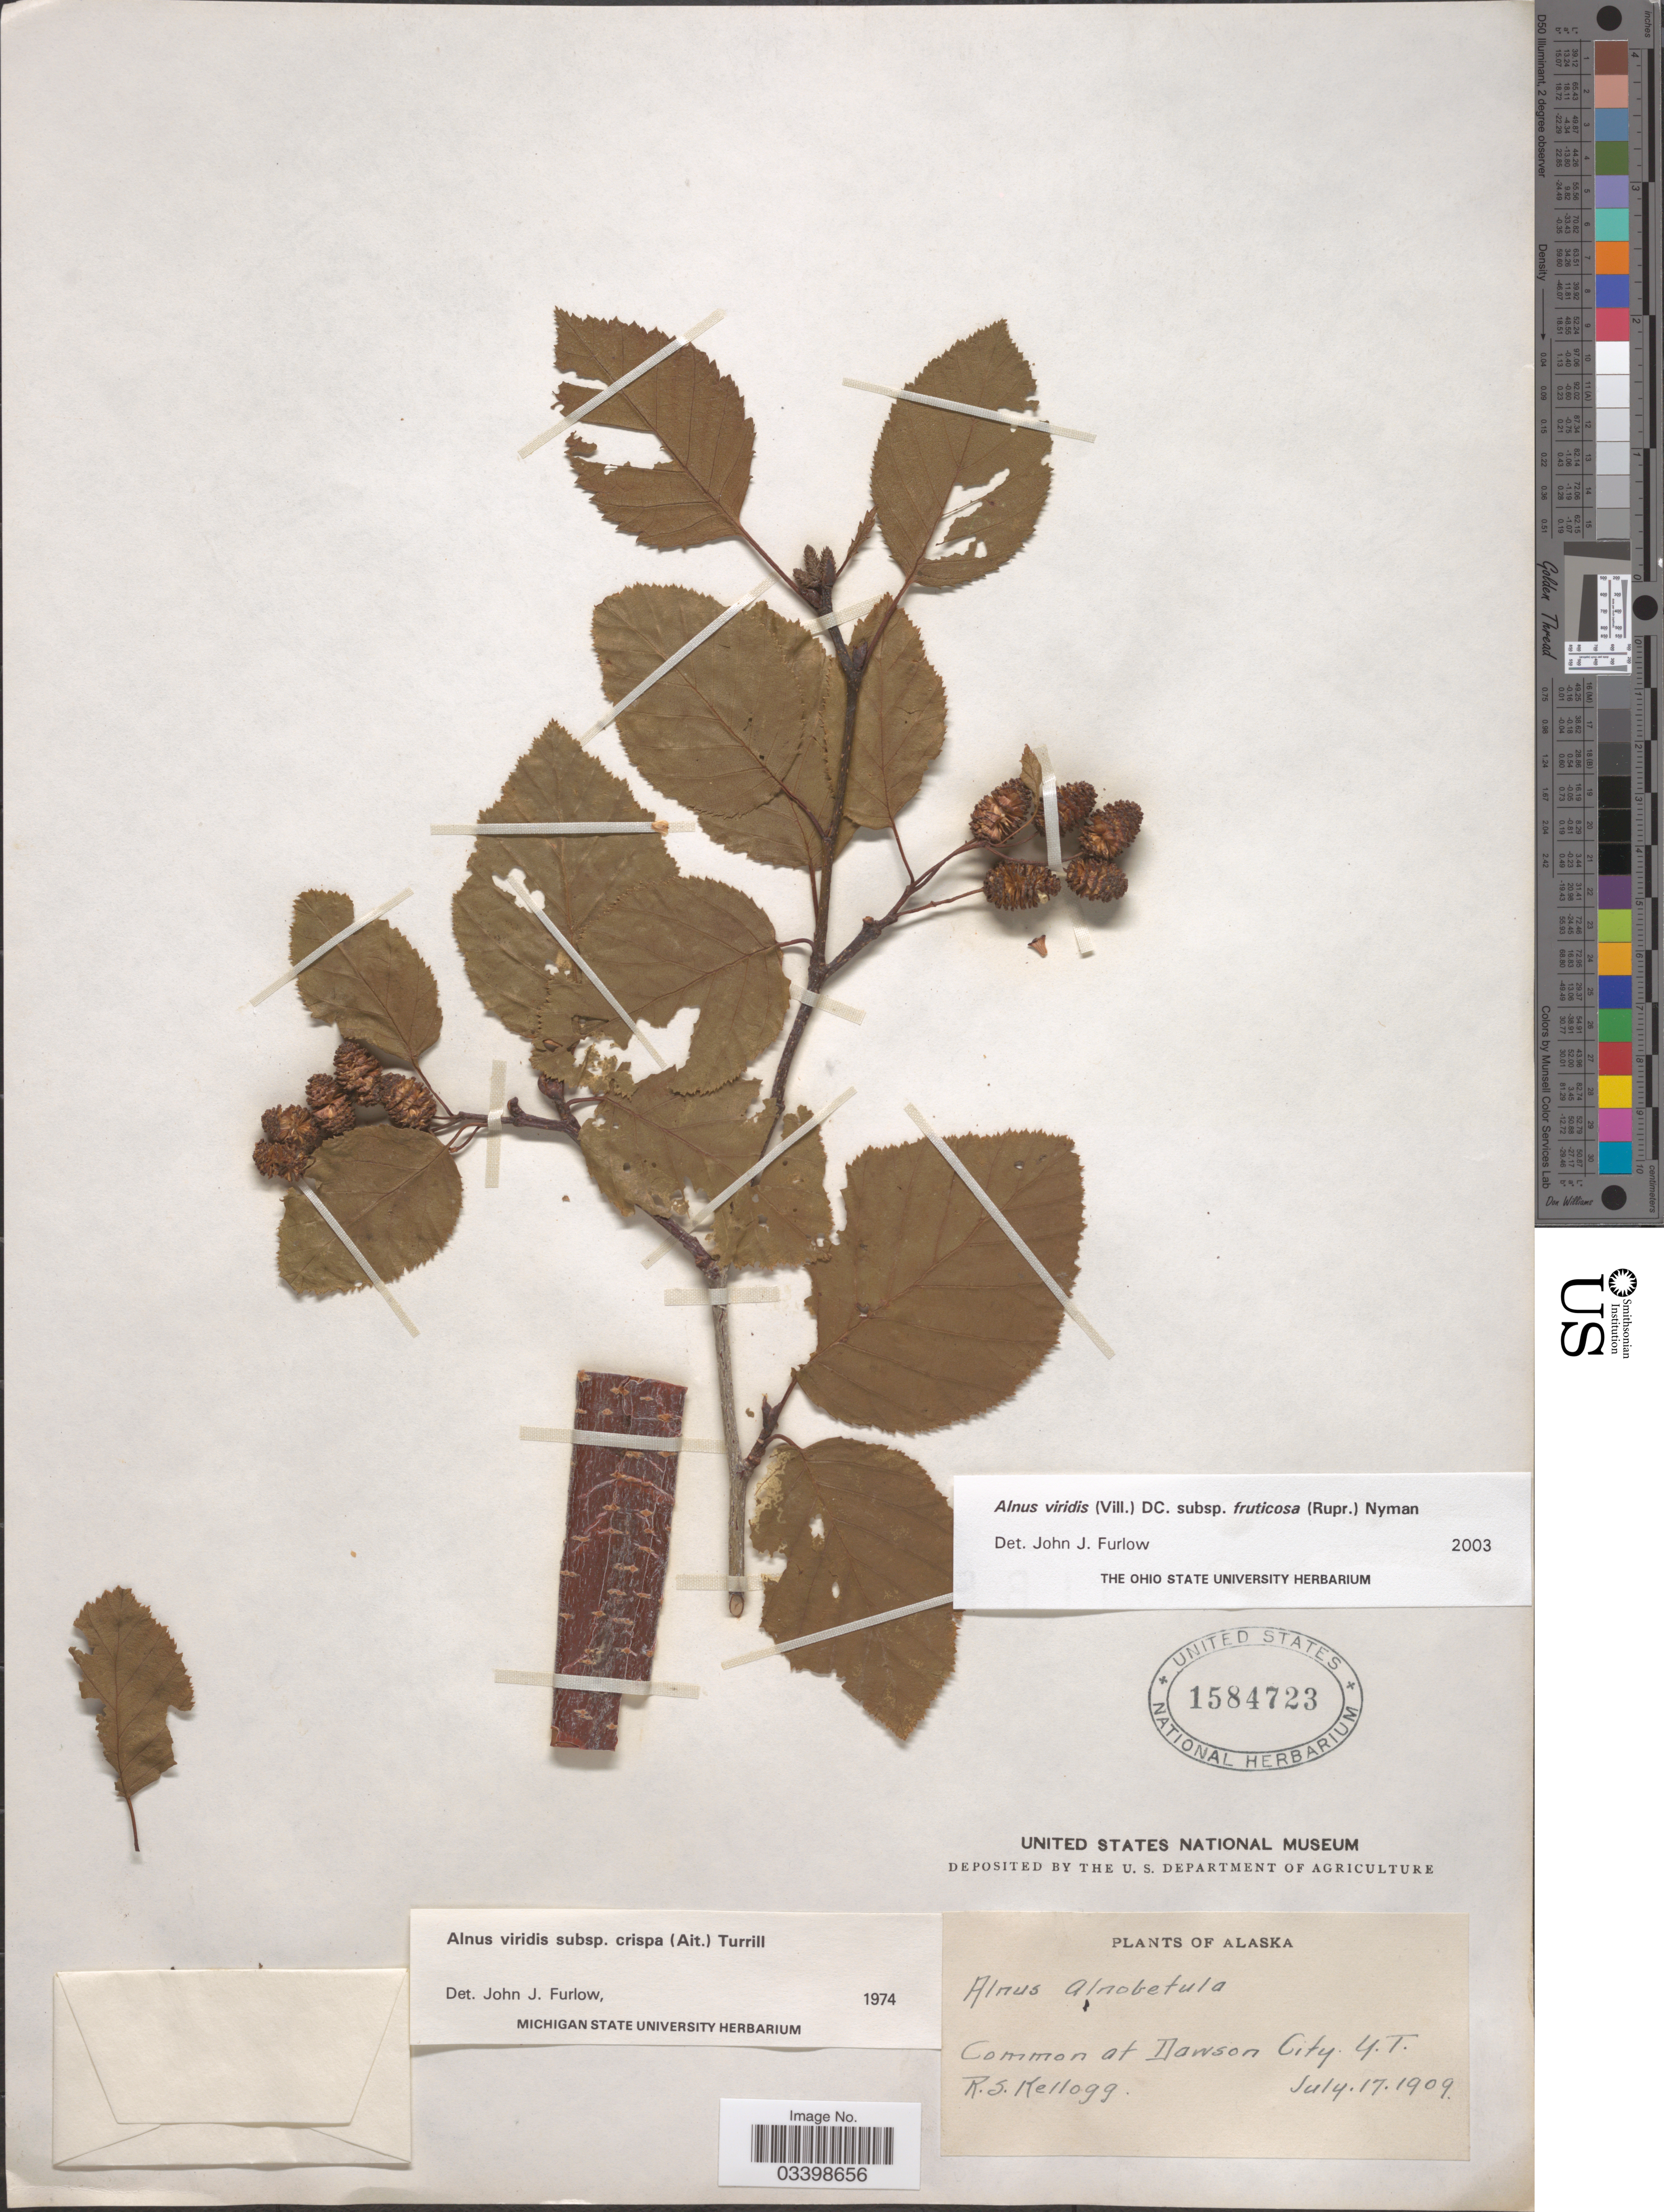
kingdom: Plantae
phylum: Tracheophyta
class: Magnoliopsida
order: Fagales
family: Betulaceae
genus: Alnus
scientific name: Alnus viridis subsp. fruticosa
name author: (Rupr.) Nyman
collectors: R. Kellogg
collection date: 1909-07-17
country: United States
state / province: Alaska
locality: Common at Dawson City. Y.T.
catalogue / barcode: US 1584723